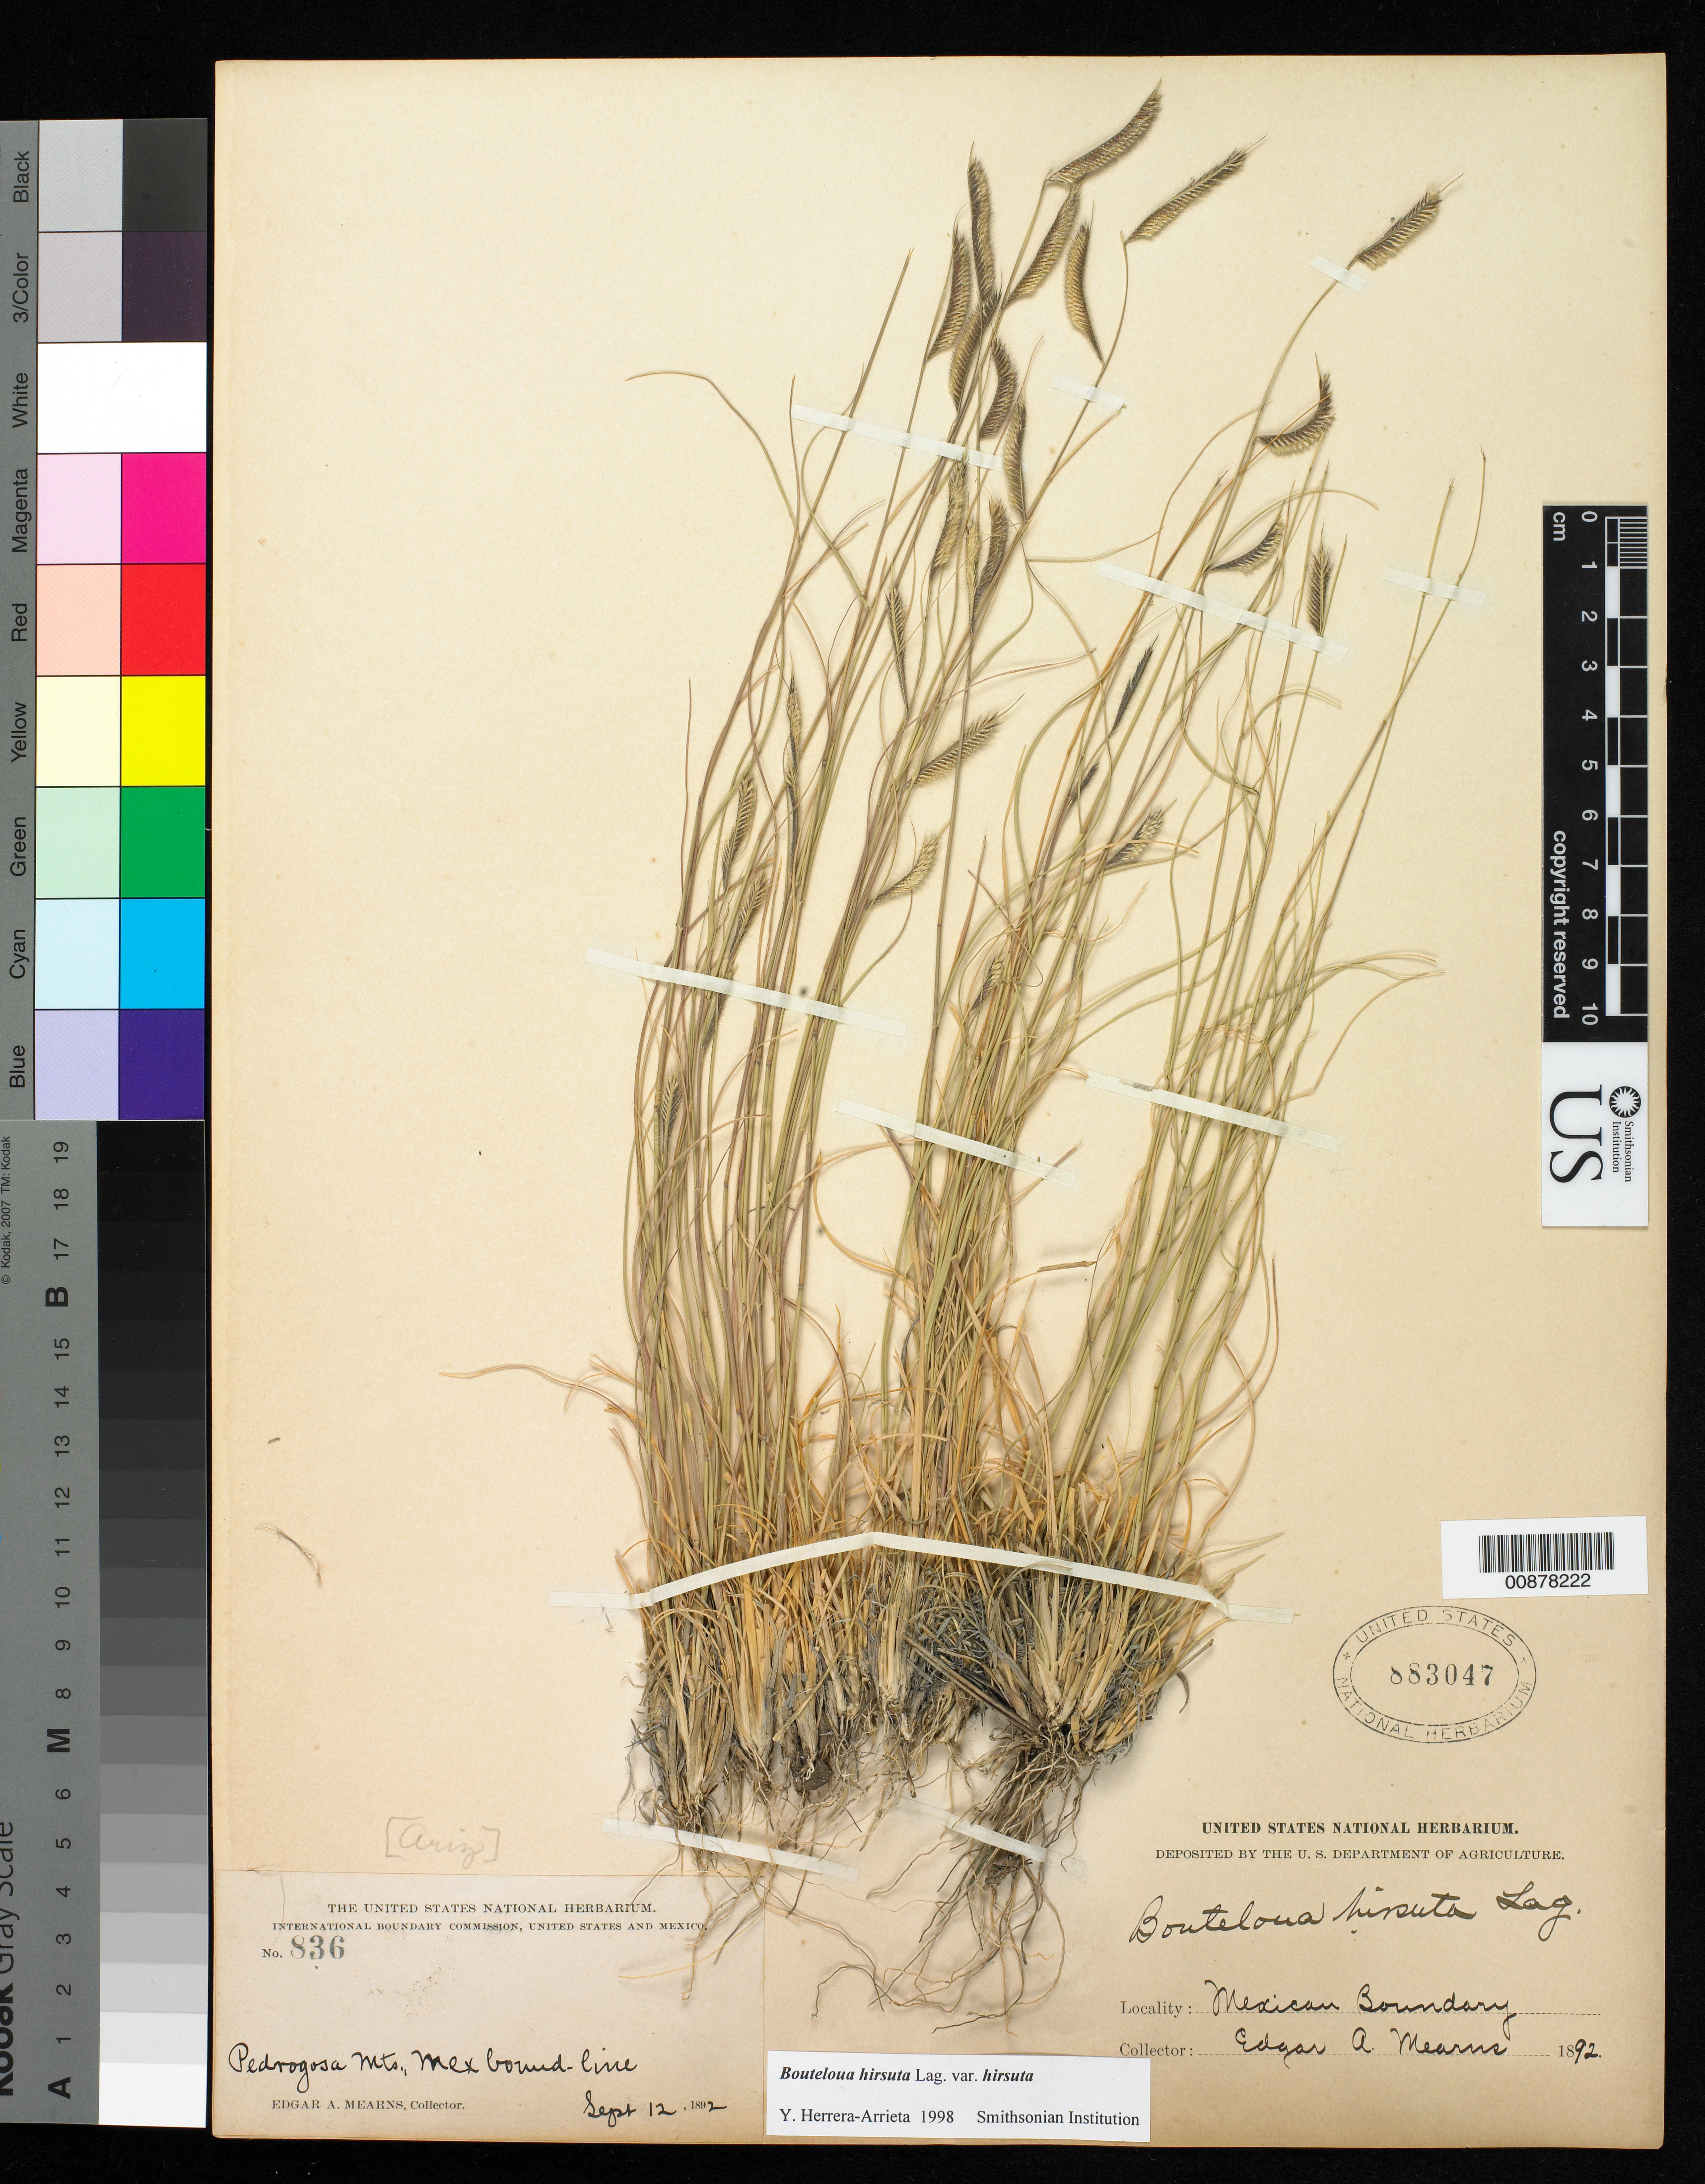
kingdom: Plantae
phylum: Tracheophyta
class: Liliopsida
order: Poales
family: Poaceae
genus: Bouteloua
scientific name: Bouteloua hirsuta var. hirsuta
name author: Lag.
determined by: Herrera Arrieta, Y., (CIIDIR), Instituto Politecnico Nacional (MEXICO)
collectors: E. A. Mearns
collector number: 836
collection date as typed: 12 Sep 1892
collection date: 1892-09-12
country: United States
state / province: Arizona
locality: Pedregosa Mts., Mexican Boundary Line.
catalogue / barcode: US 883047